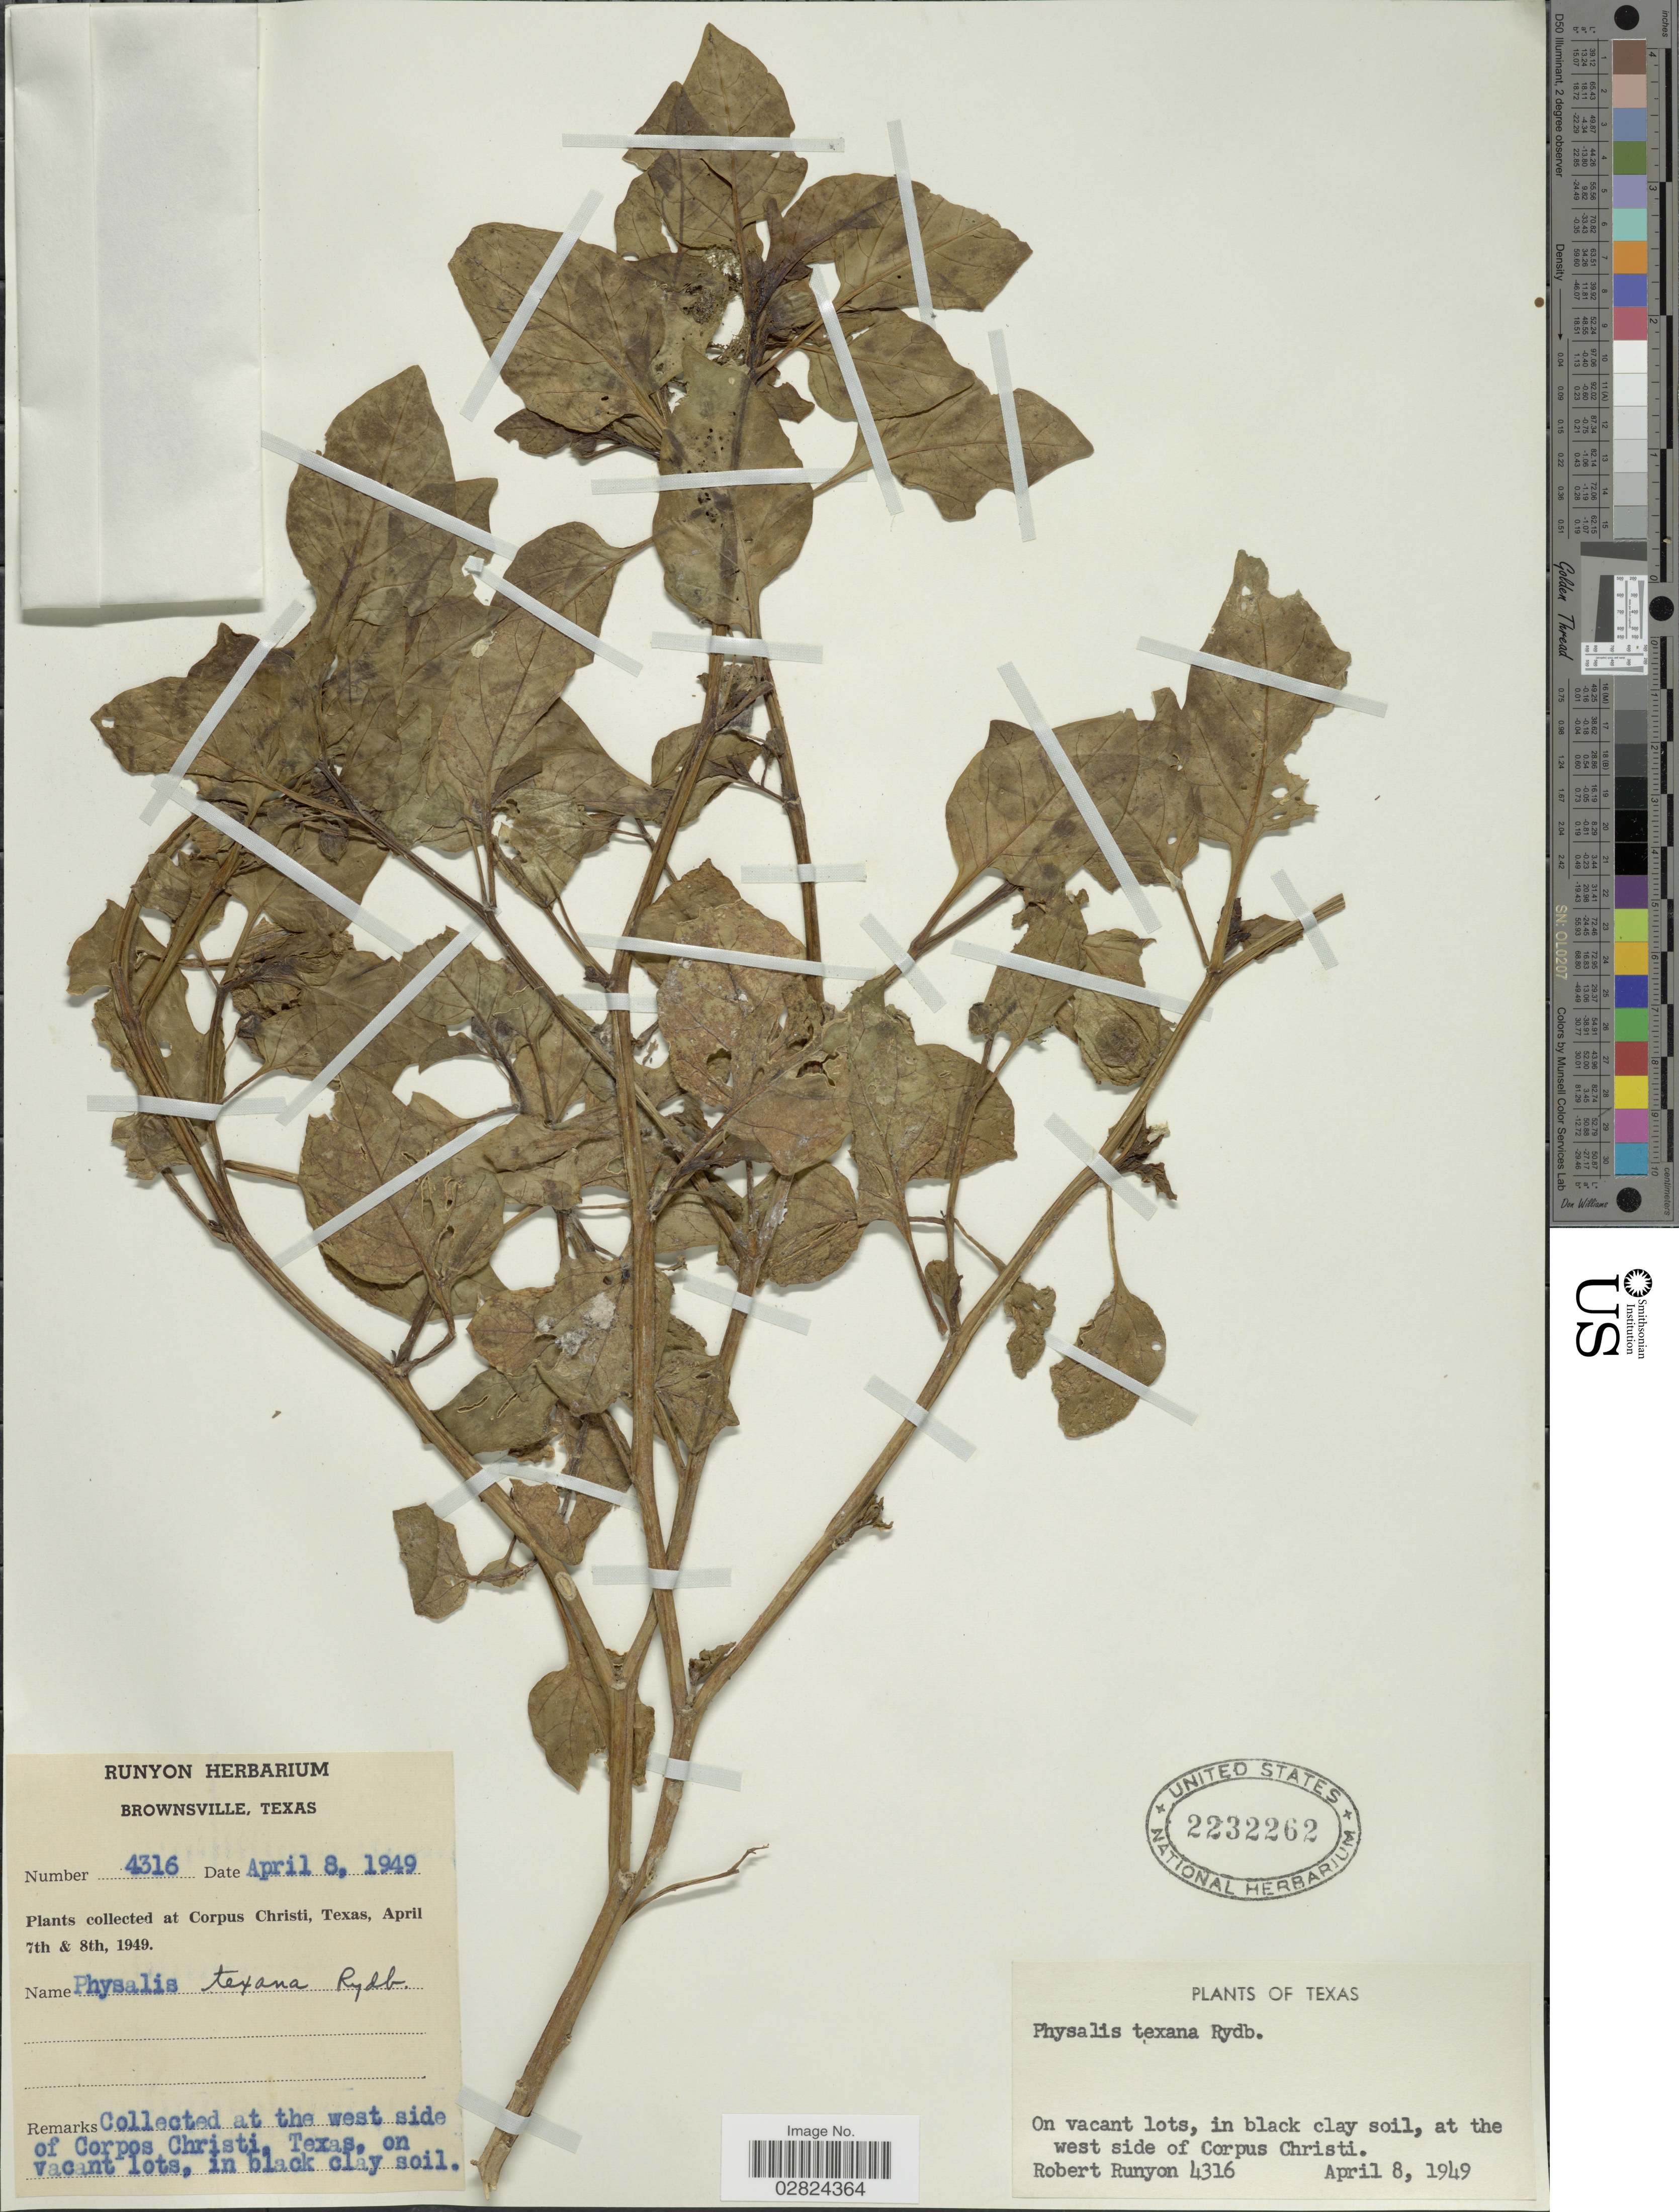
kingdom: Plantae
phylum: Tracheophyta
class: Magnoliopsida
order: Solanales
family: Solanaceae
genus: Physalis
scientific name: Physalis texana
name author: Rydb.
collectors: R. Runyon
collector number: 4316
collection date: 1949-04-08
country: United States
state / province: Texas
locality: At the west side of Corpus Christi.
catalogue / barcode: US 2232262